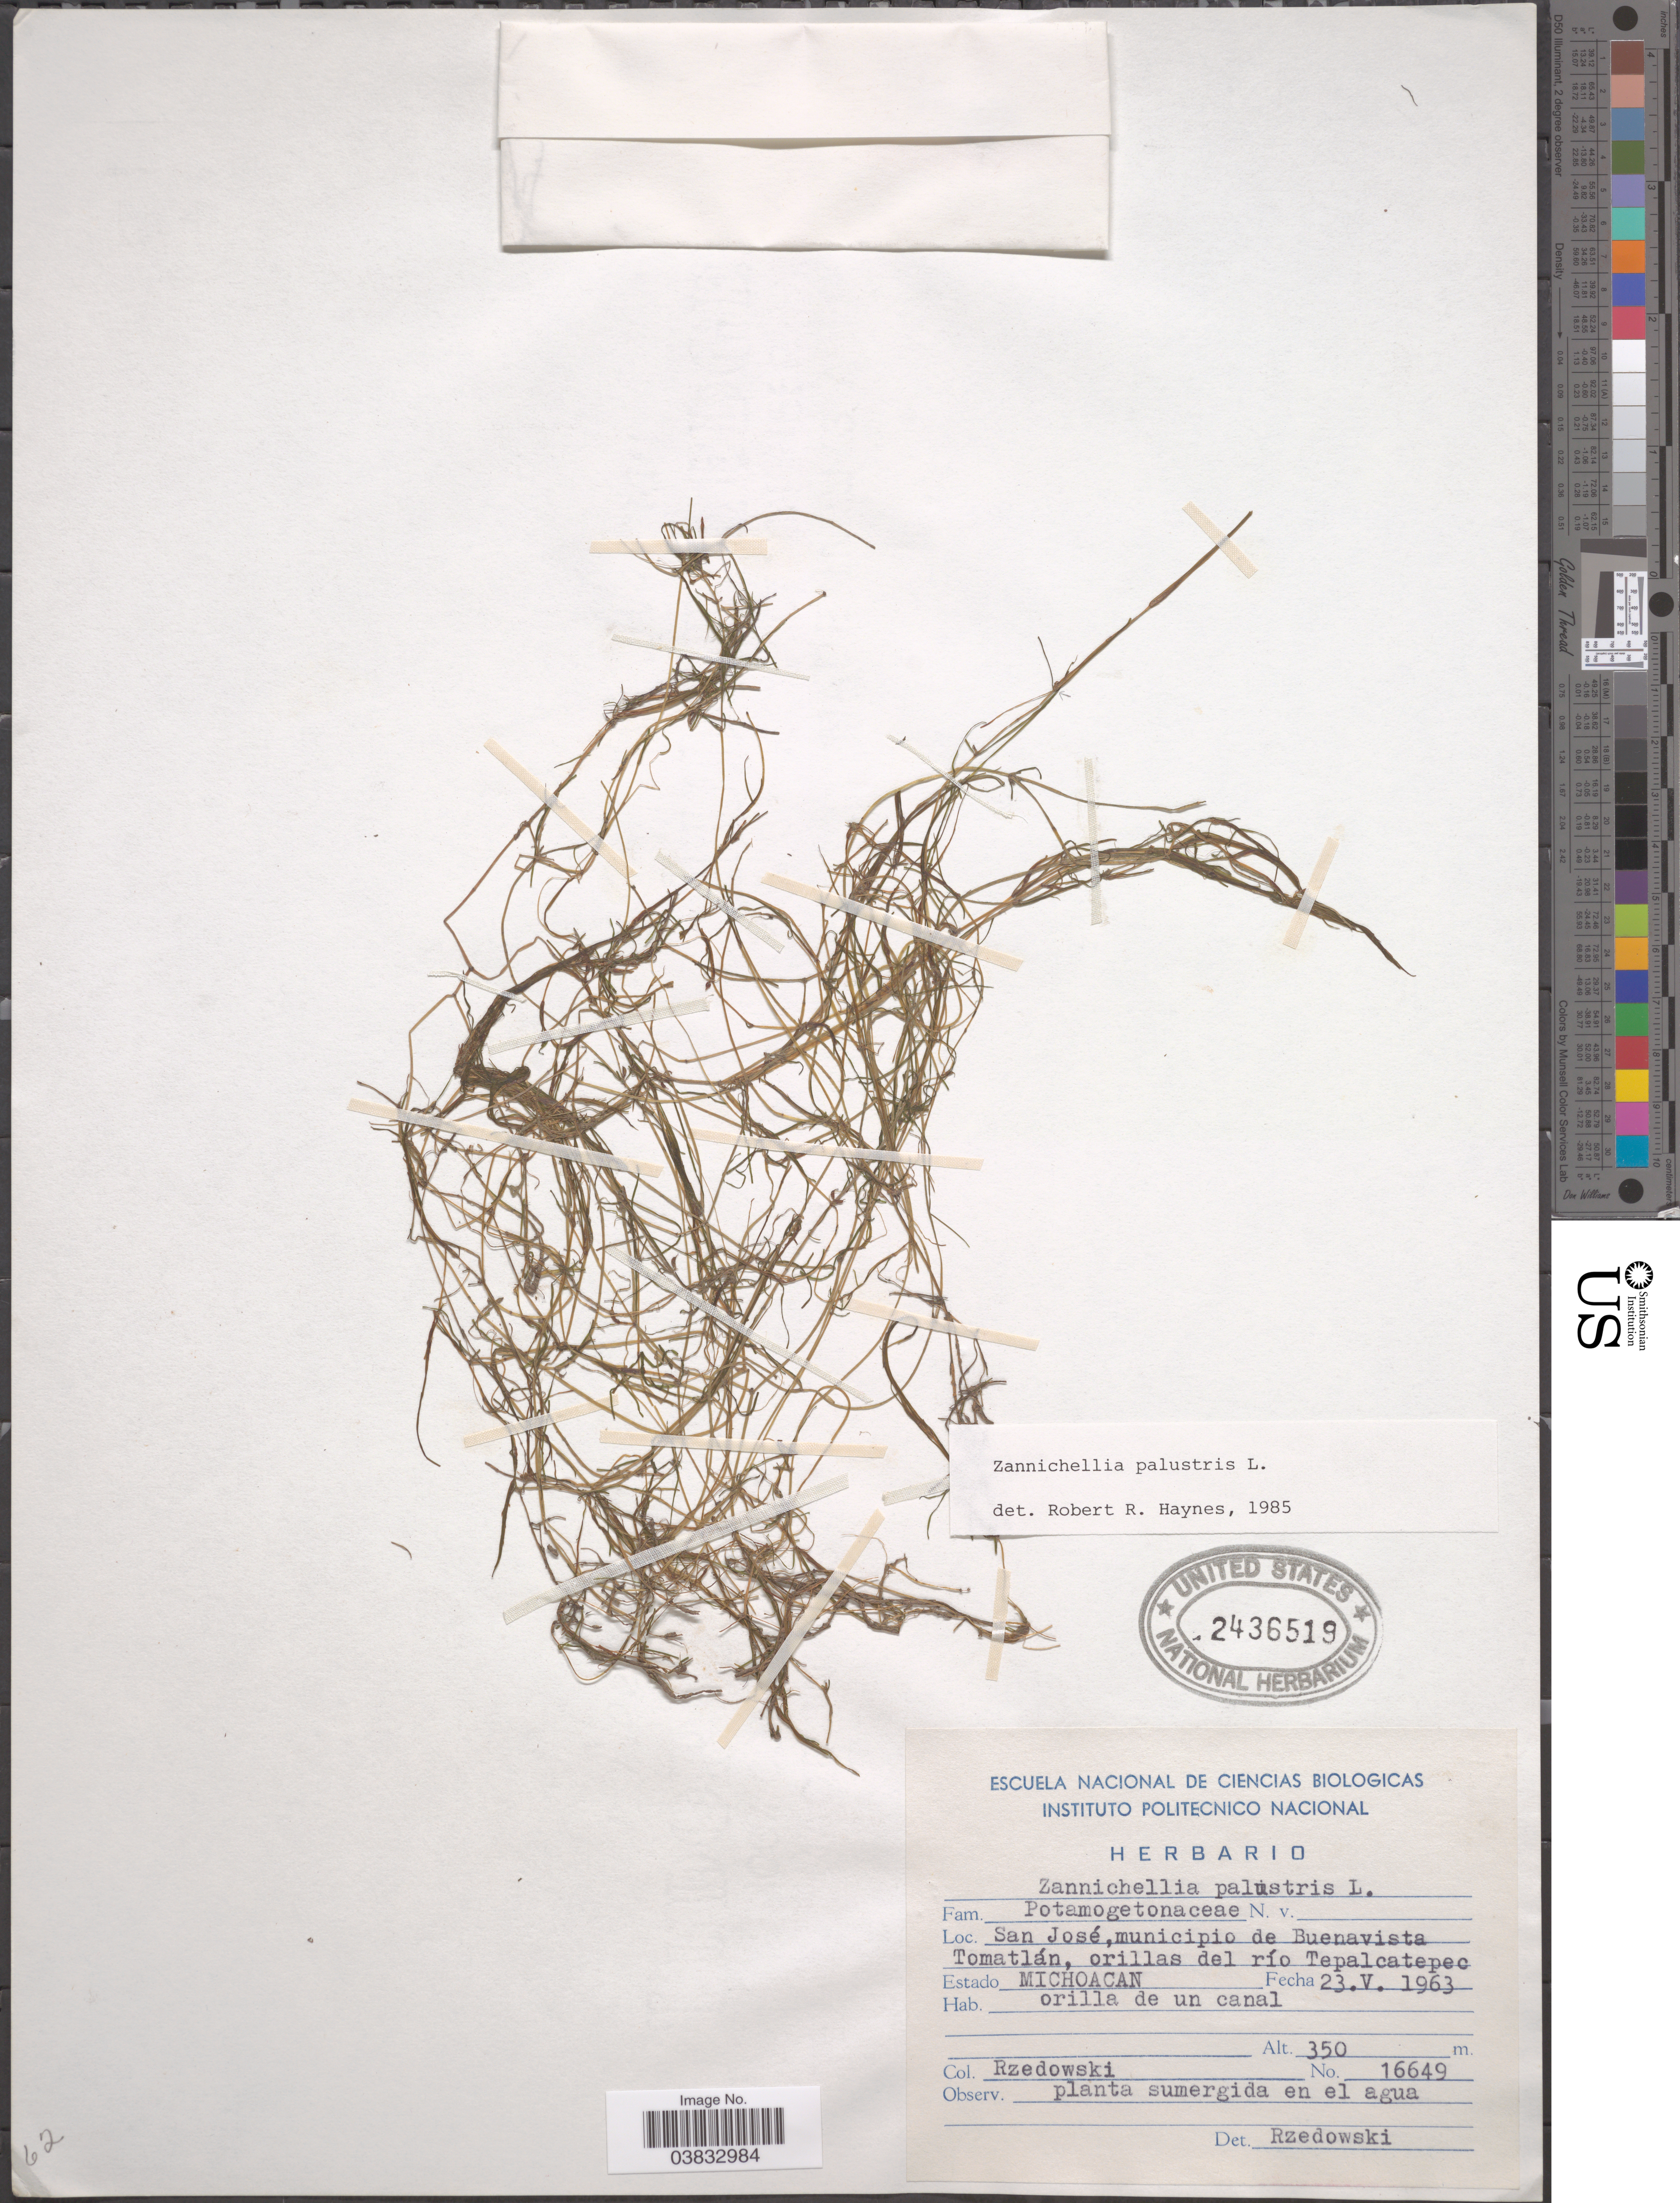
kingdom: Plantae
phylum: Tracheophyta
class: Liliopsida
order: Alismatales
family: Potamogetonaceae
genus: Zannichellia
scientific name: Zannichellia palustris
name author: L.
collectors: Rzedowski, --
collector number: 16649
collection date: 1963-05-23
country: Mexico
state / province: Michoacán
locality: San José, municipio de Buenavista Tomatlán, orillas del río Tepalcatepec.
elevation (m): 350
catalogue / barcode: US 2436519